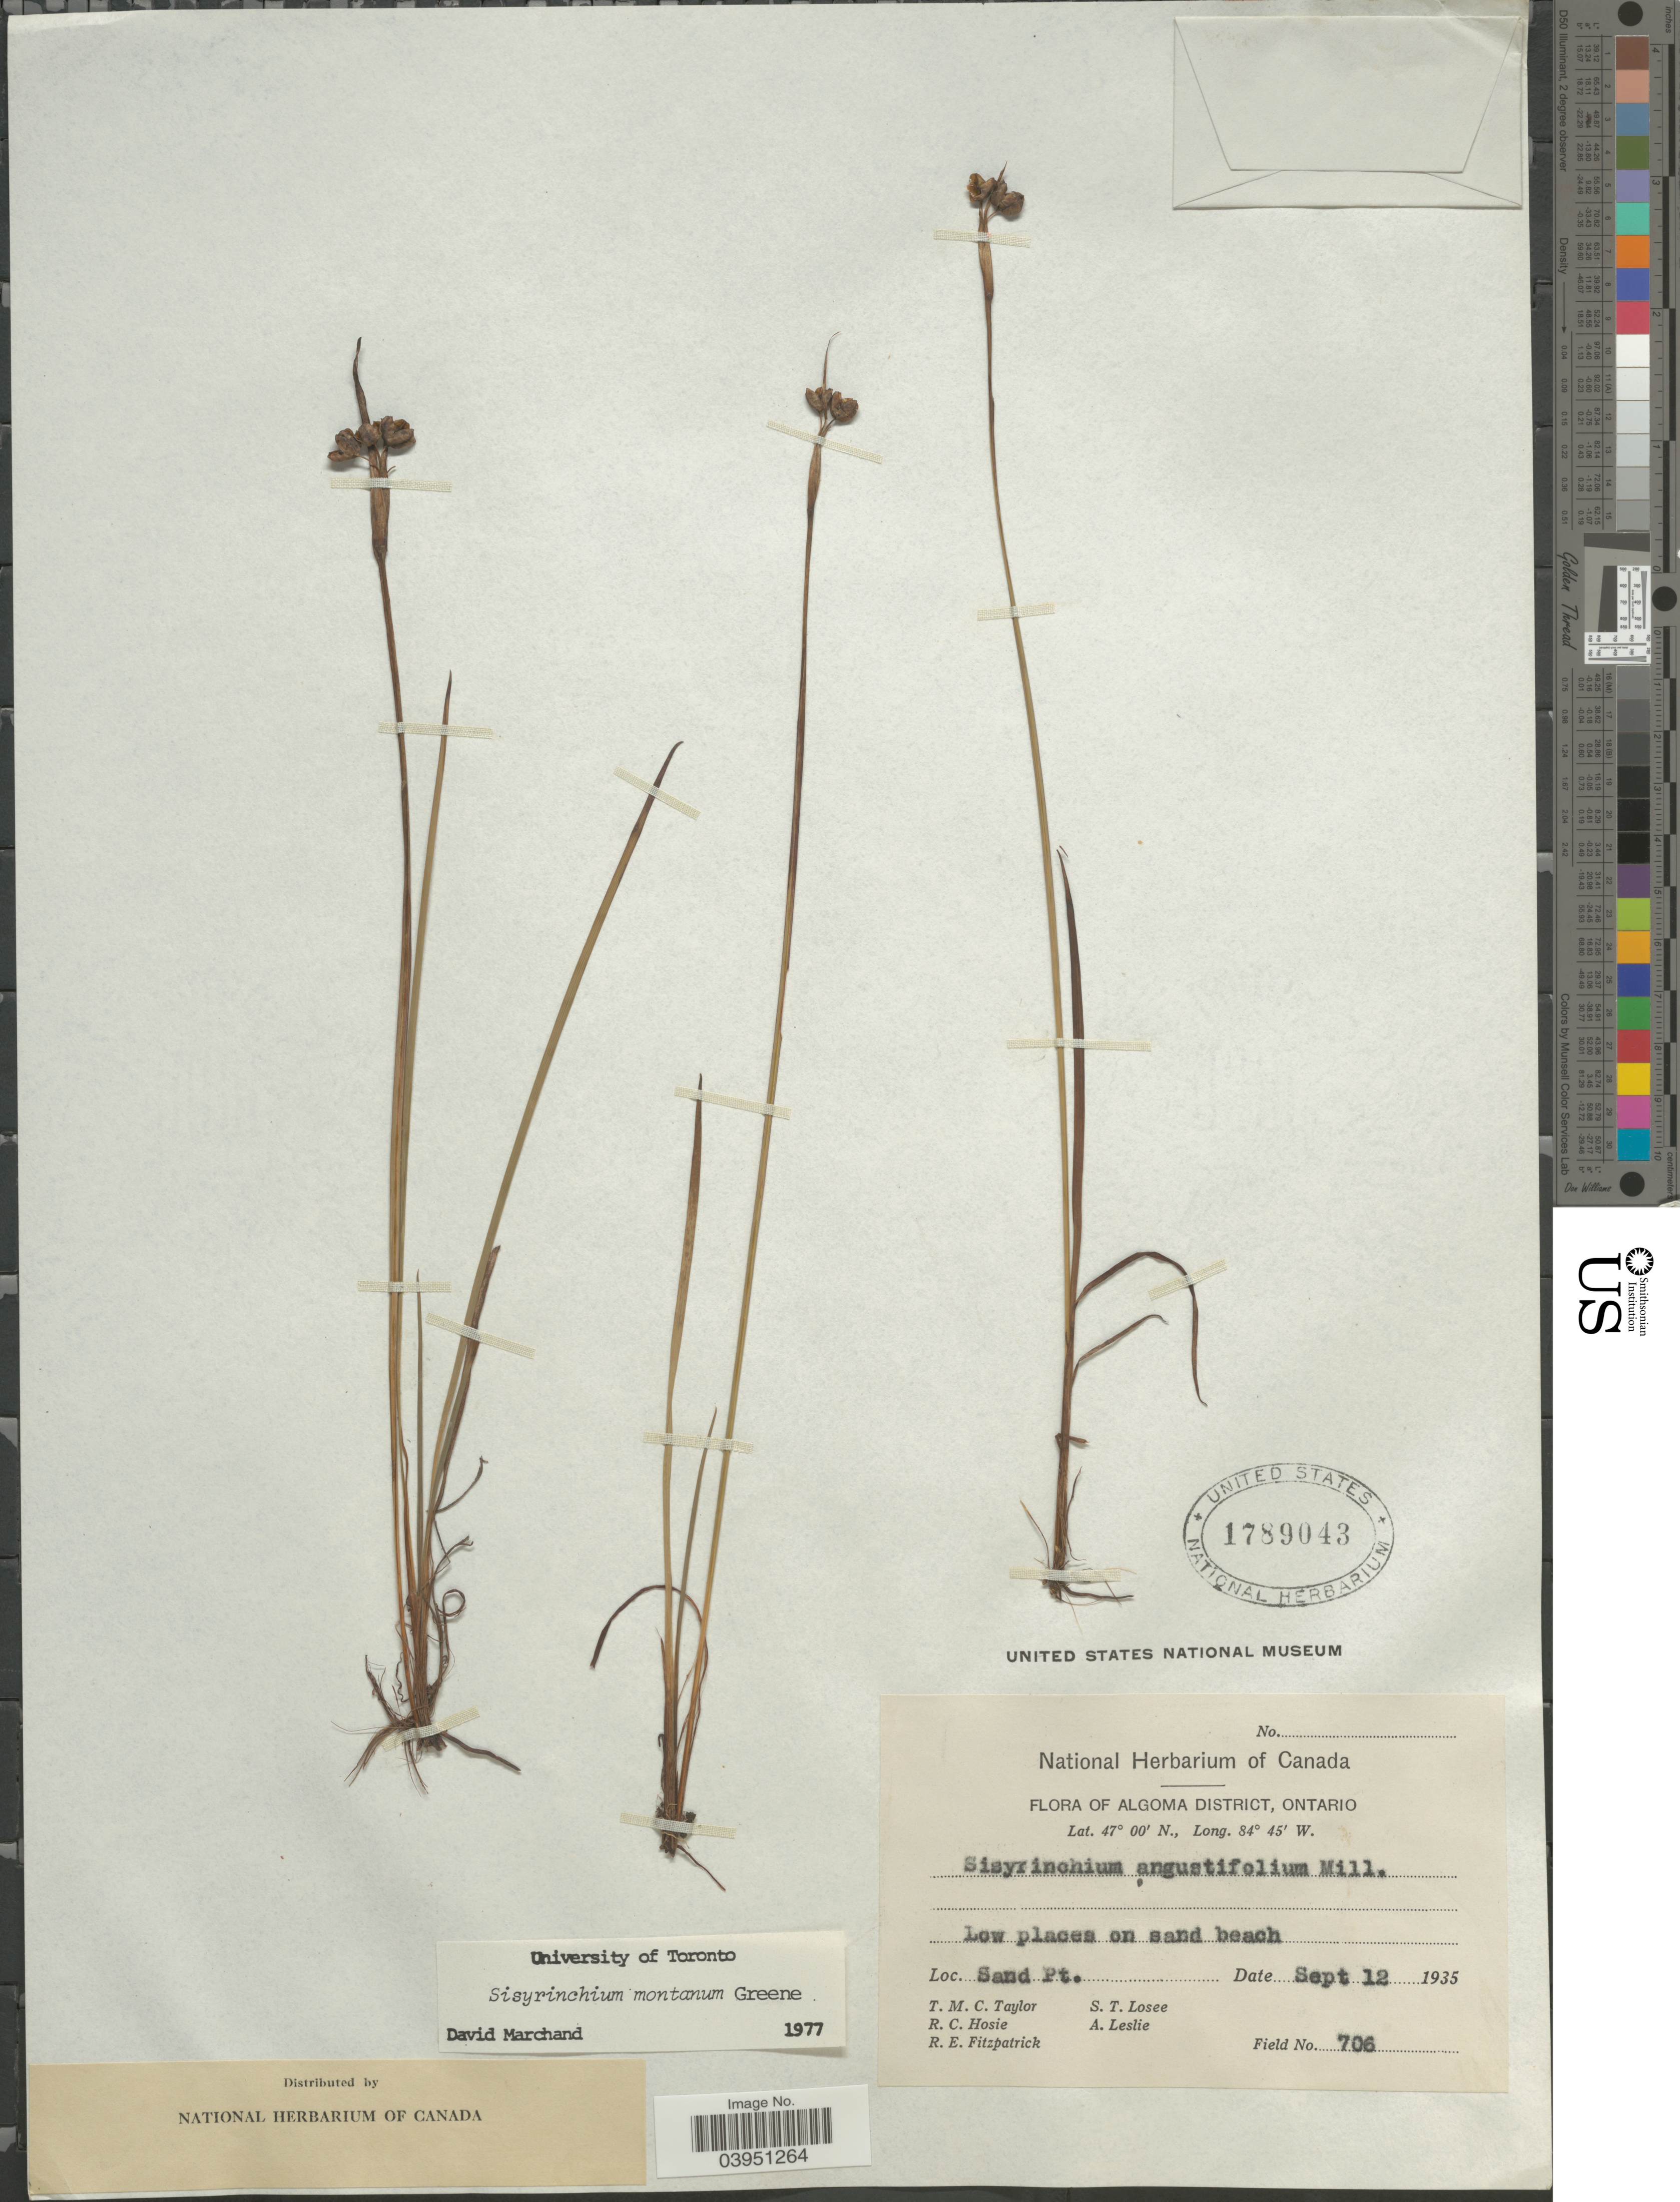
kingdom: Plantae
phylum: Tracheophyta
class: Liliopsida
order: Asparagales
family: Iridaceae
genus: Sisyrinchium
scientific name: Sisyrinchium montanum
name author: Greene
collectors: T. M. C. Taylor, R. Hosie, R. Fitzpatrick, S. Losee & A. Leslie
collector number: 706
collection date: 1935-09-12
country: Canada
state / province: Ontario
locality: Algoma District. Low places on sand beach. Sand Pt.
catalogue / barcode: US 1789043